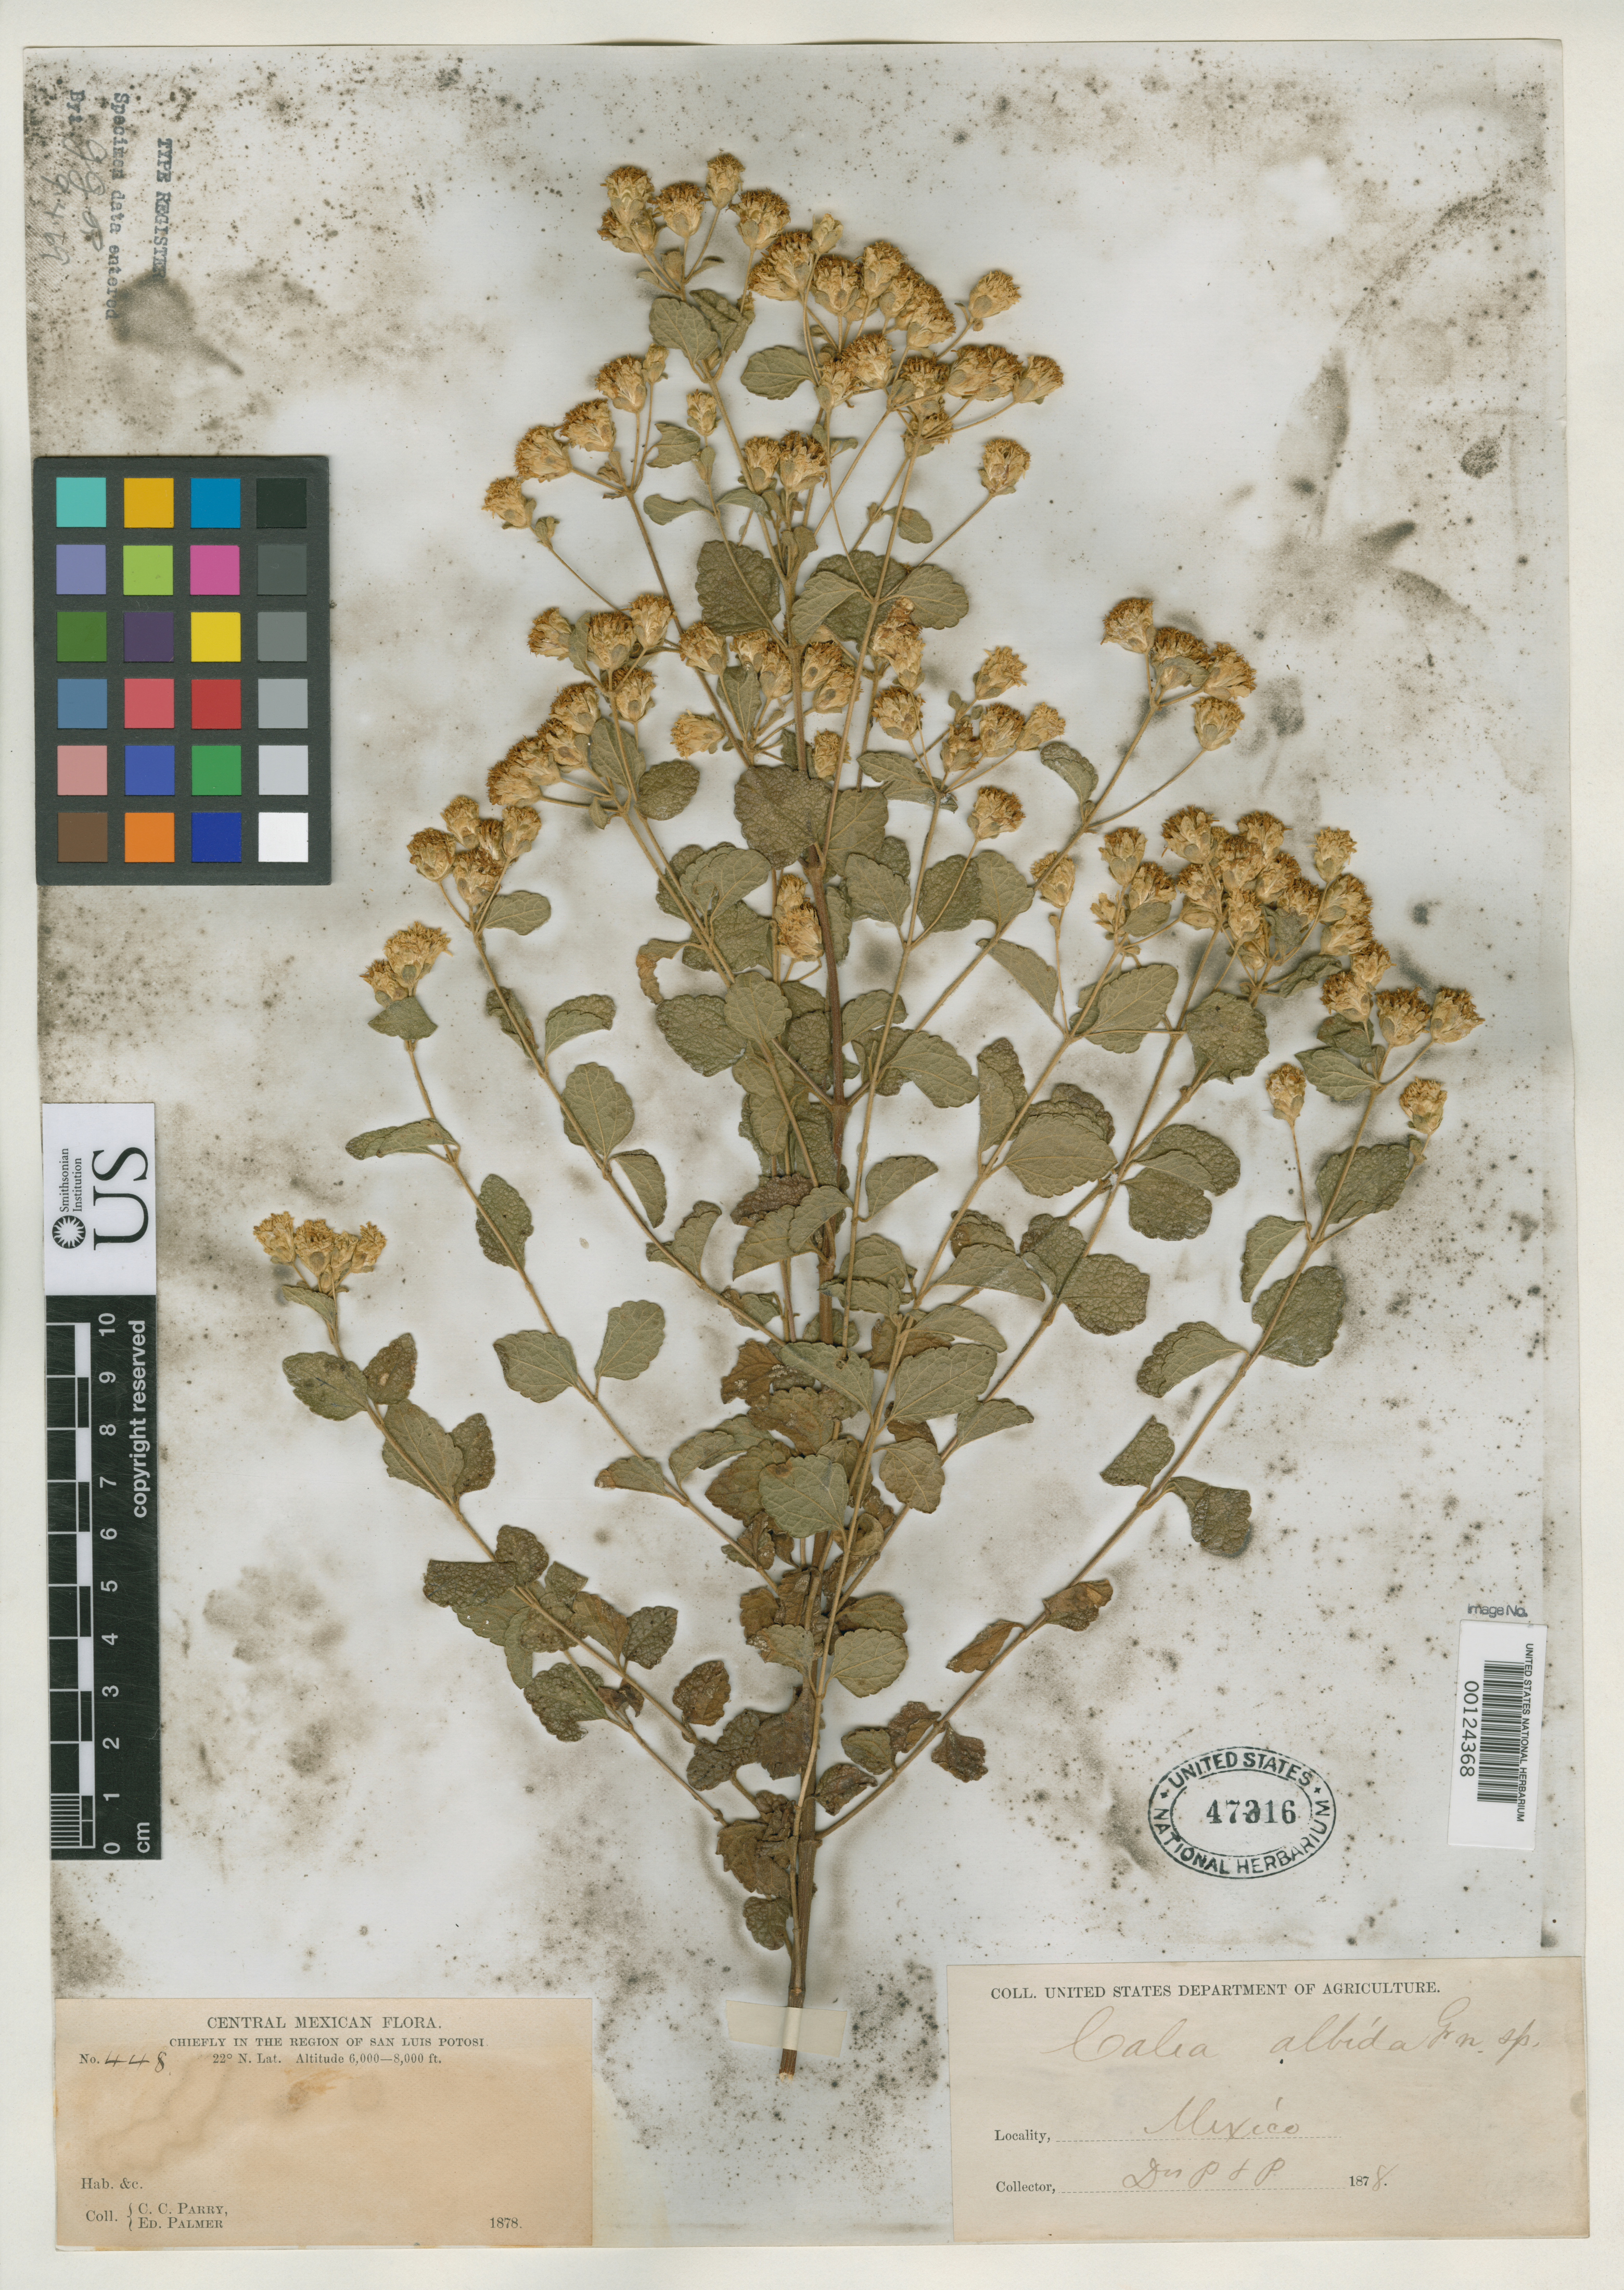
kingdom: Plantae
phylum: Tracheophyta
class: Magnoliopsida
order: Asterales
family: Asteraceae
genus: Calea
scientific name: Calea albida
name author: A. Gray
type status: Isotype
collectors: C. C. Parry & E. Palmer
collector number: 448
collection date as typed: Aug 1878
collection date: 1878-08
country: Mexico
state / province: San Luis Potosi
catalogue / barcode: US 47316